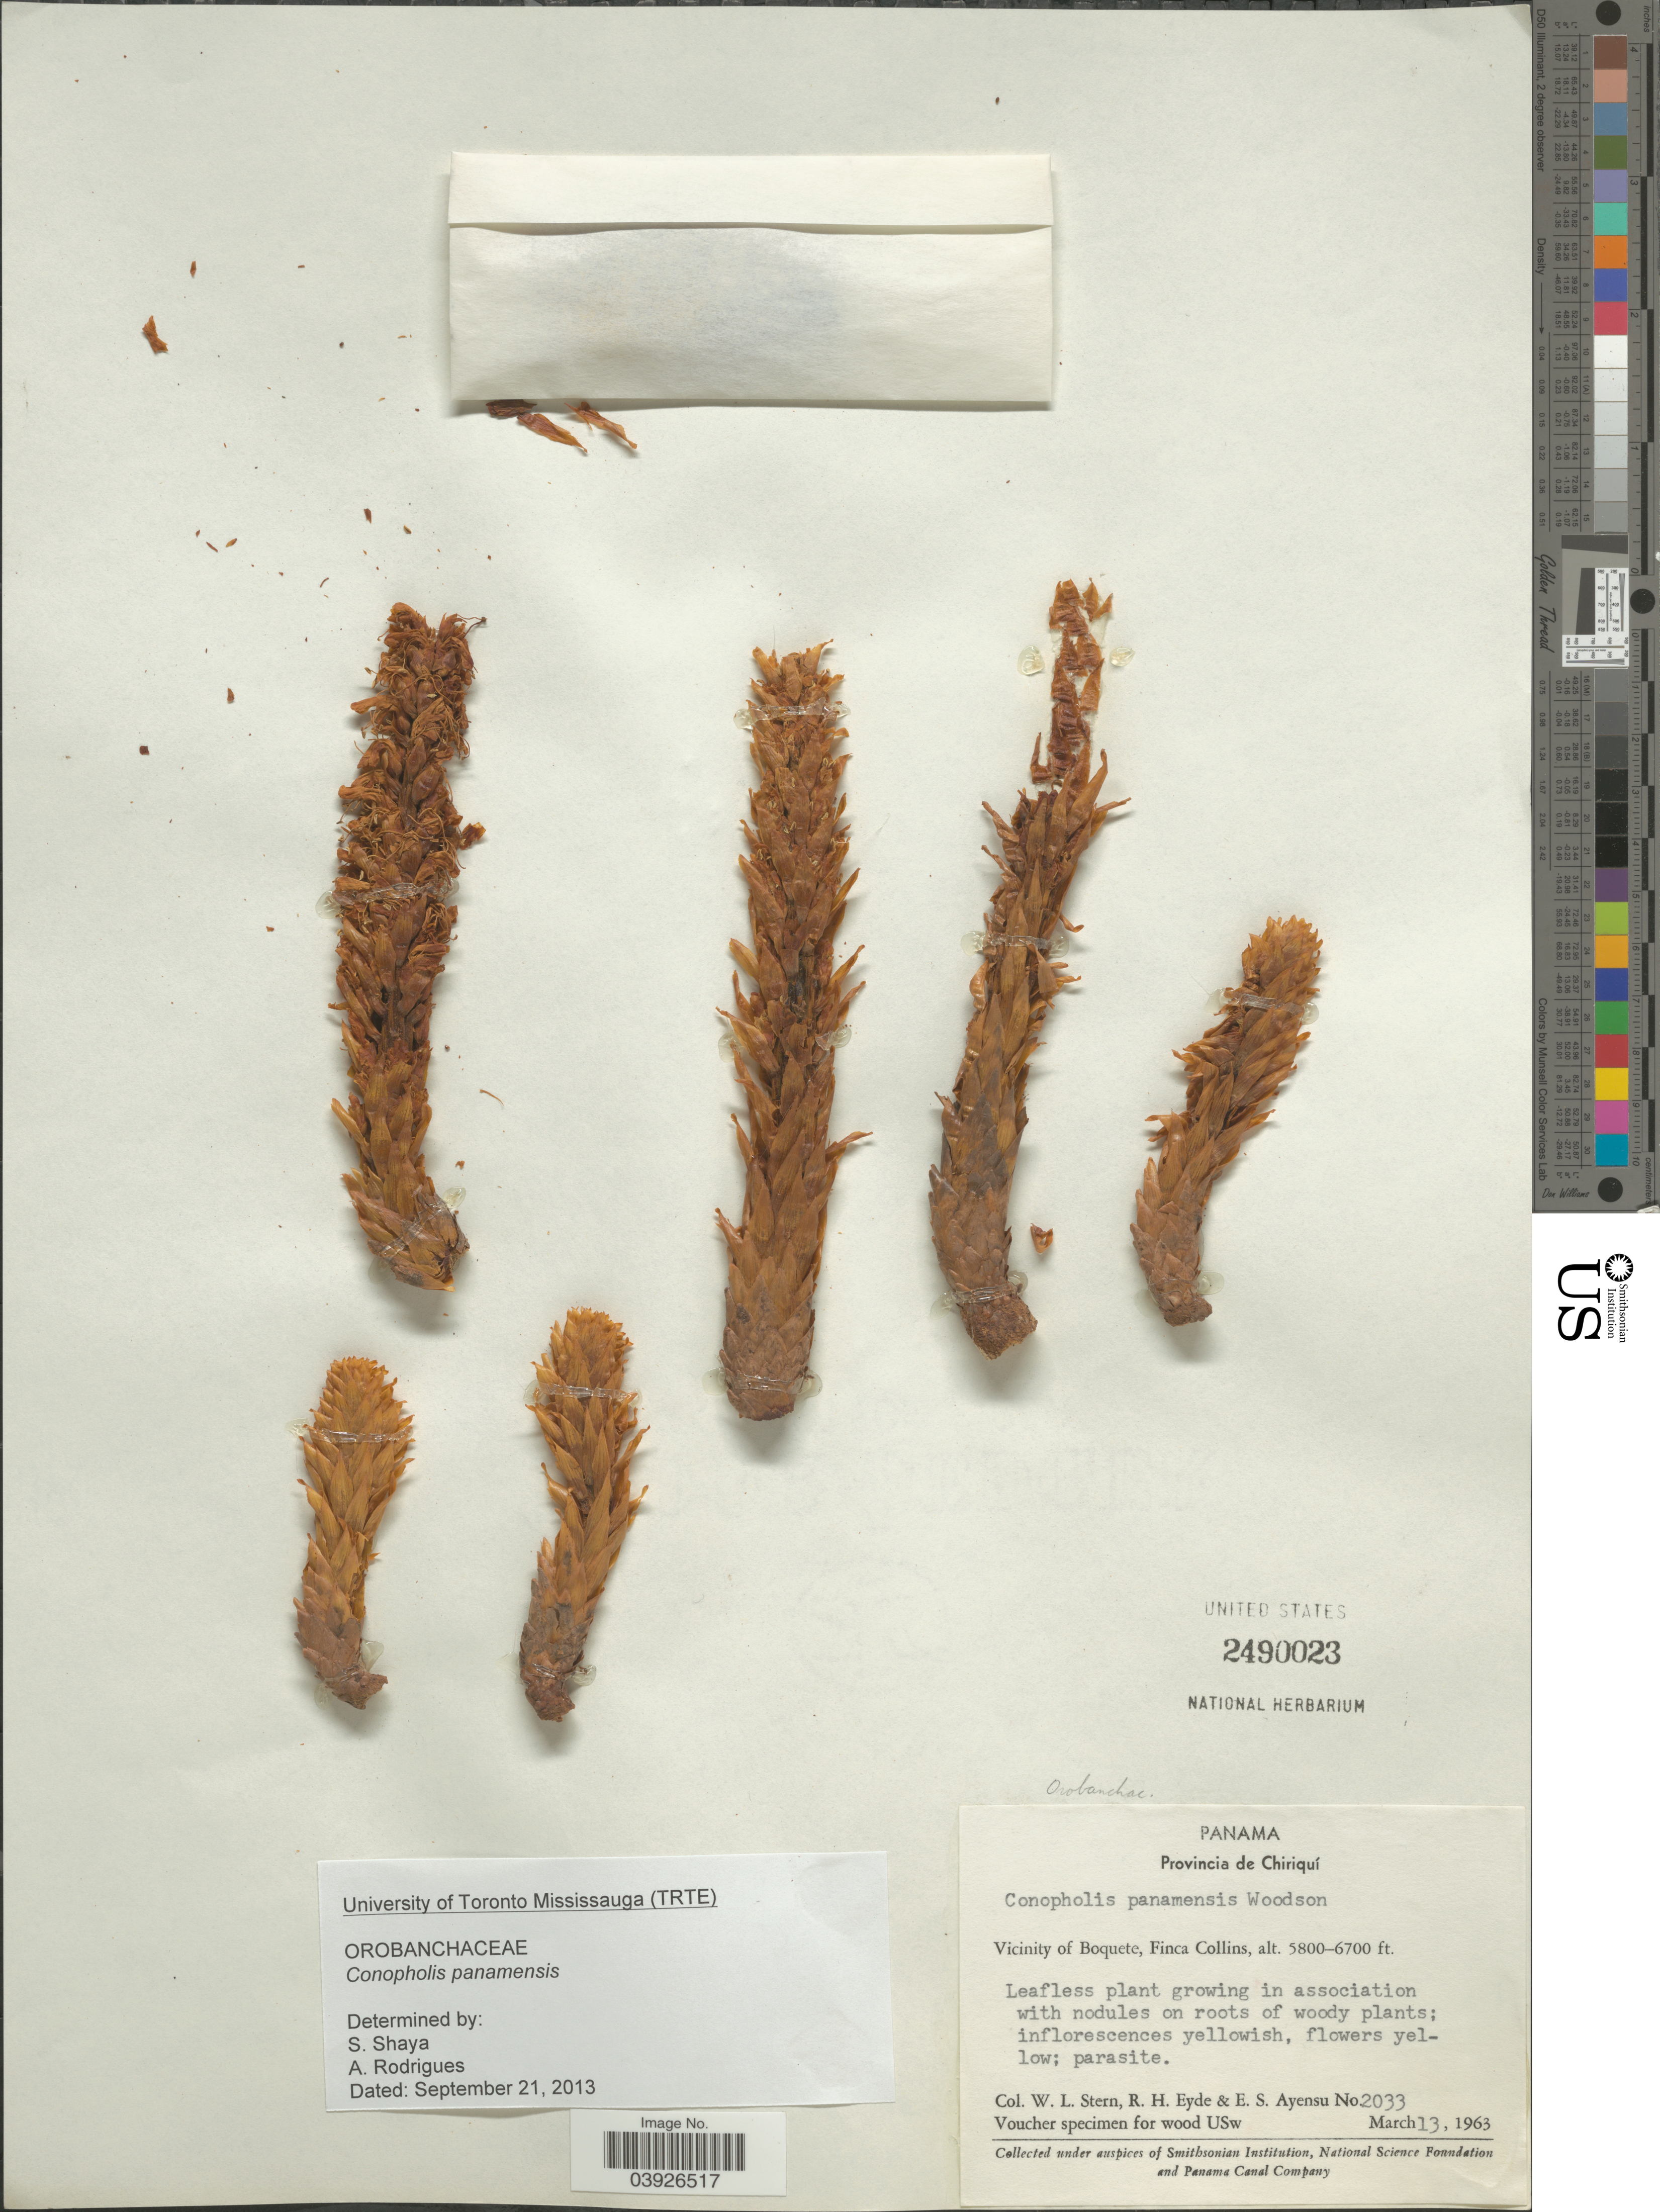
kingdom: Plantae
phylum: Tracheophyta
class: Magnoliopsida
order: Lamiales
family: Orobanchaceae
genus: Conopholis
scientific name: Conopholis panamensis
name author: Woodson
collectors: W. L. Stern, R. H. Eyde & E. S. Ayensu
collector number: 2033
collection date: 1963-03-13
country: Panama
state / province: Chiriqui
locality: Vicinity of Boquete, Finca Collins.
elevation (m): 1768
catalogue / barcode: US 2490023